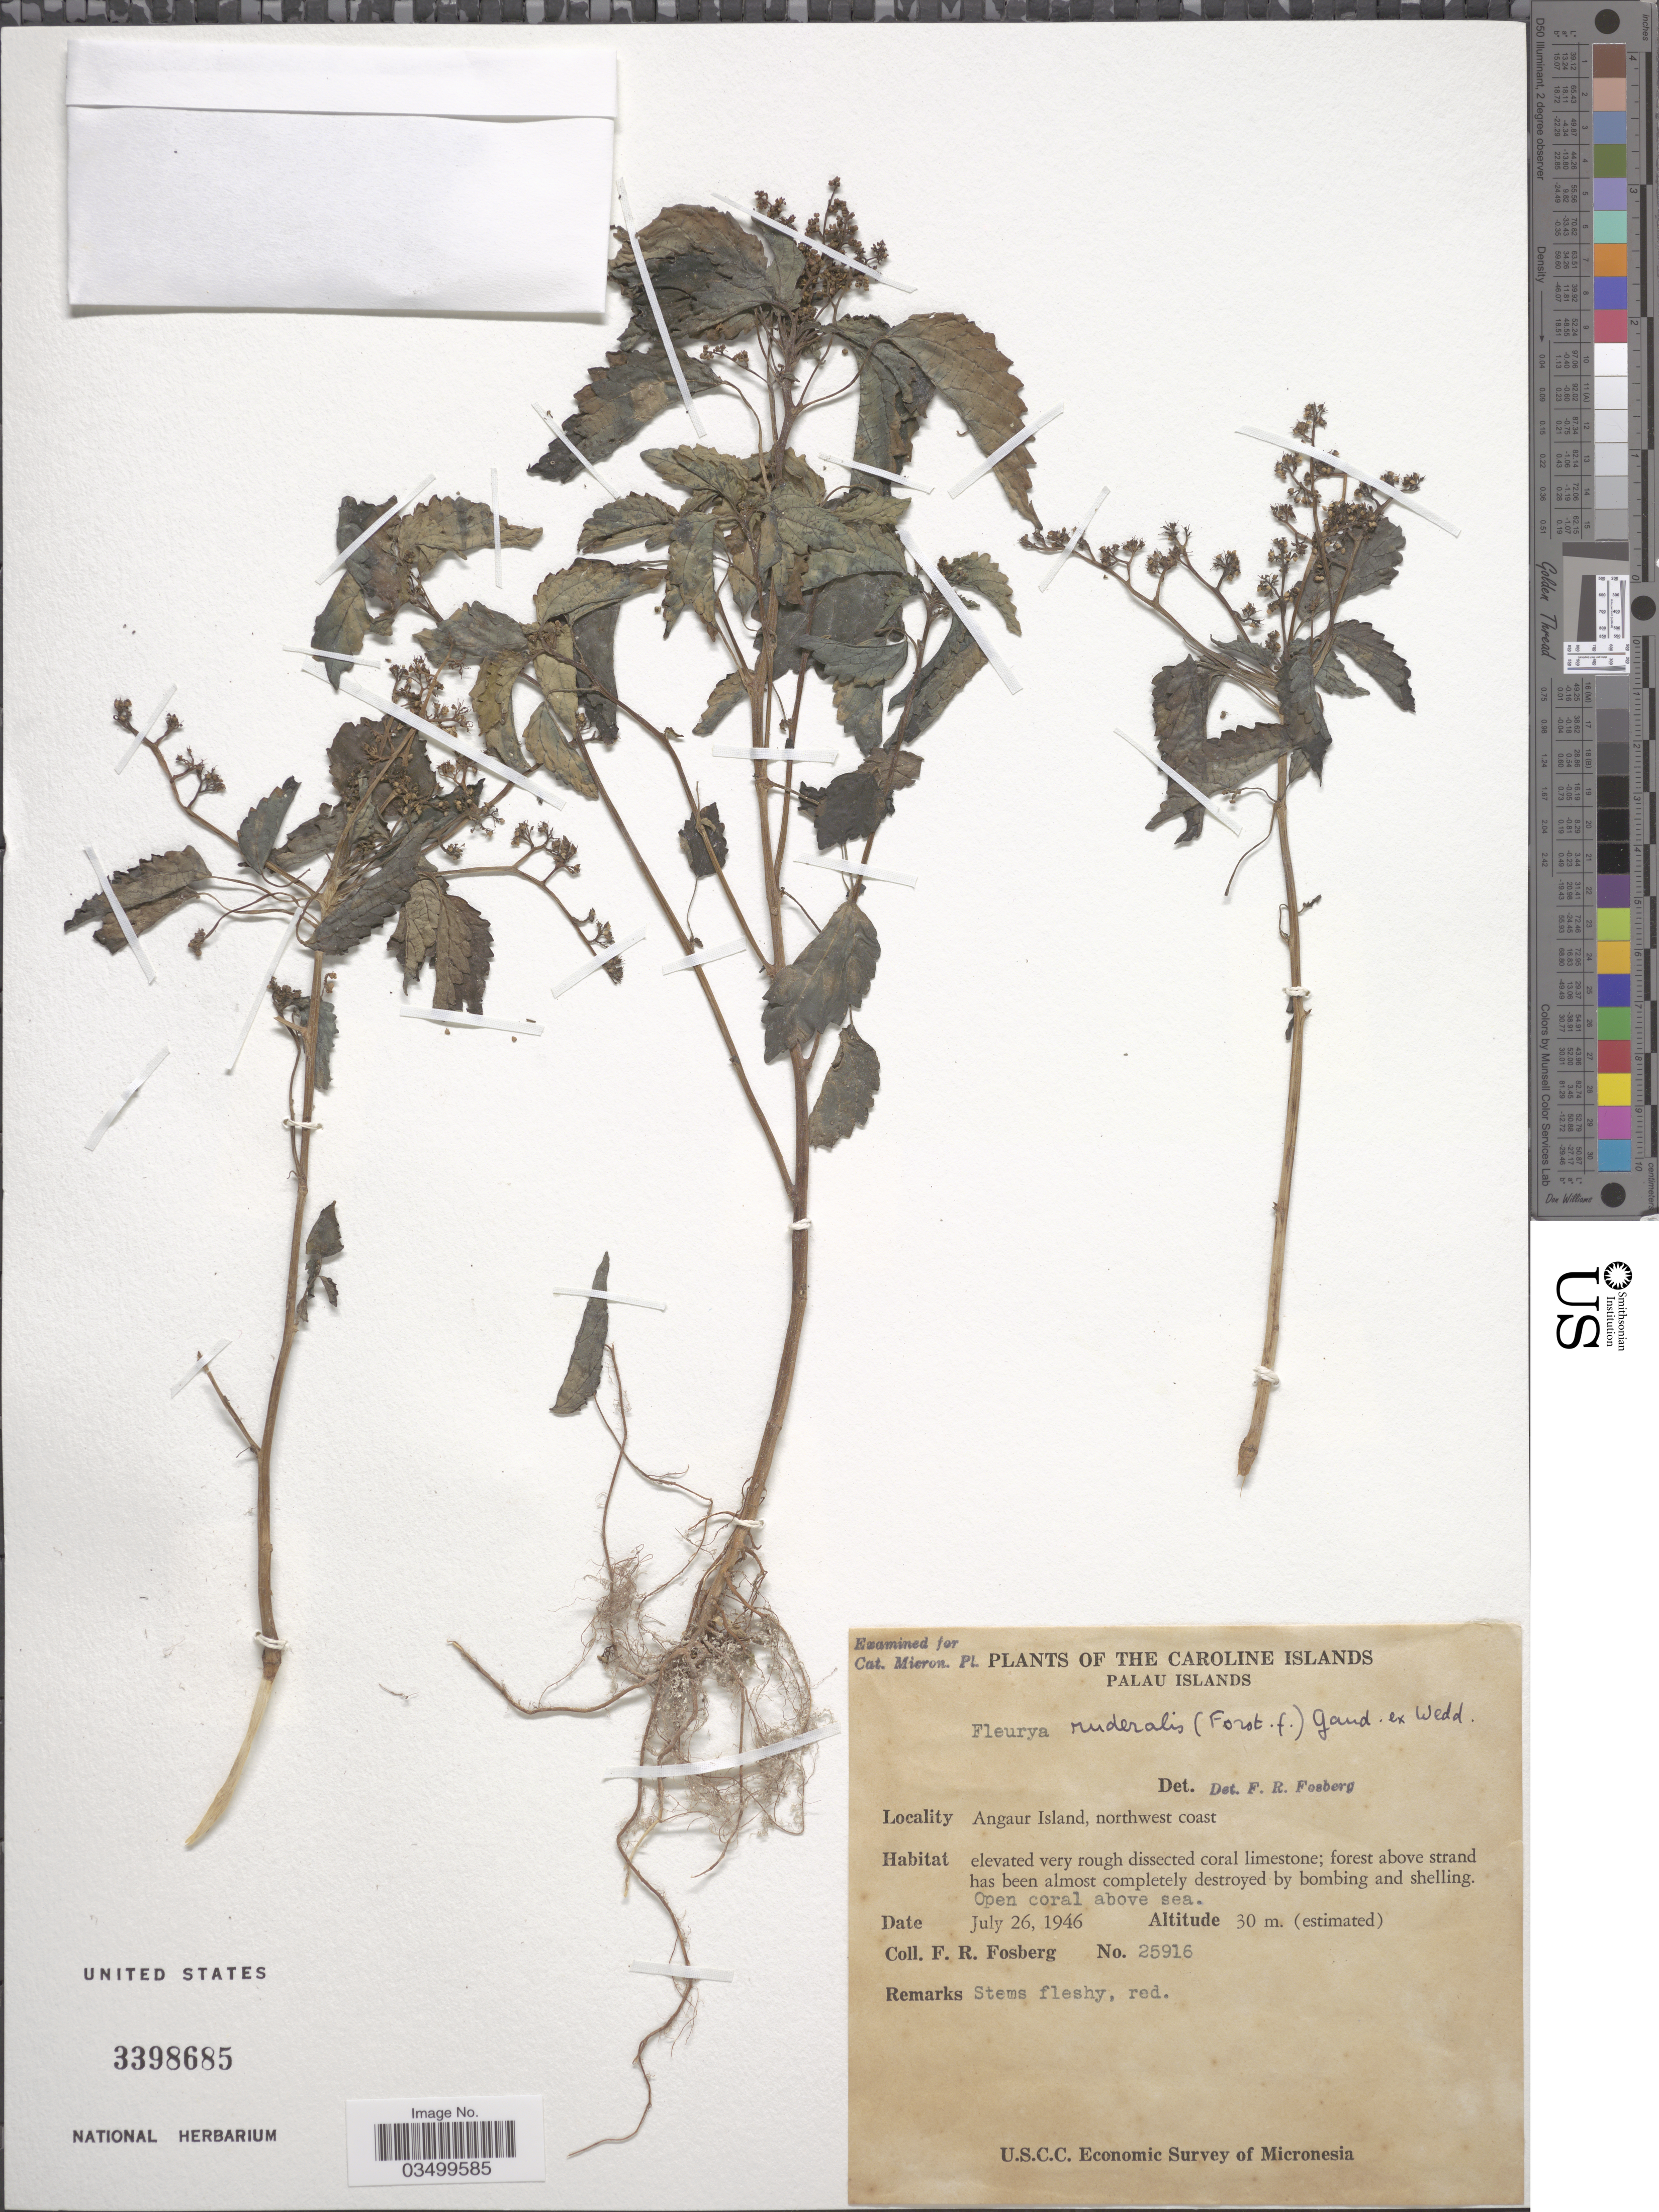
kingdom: Plantae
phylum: Tracheophyta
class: Magnoliopsida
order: Rosales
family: Urticaceae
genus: Laportea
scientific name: Laportea ruderalis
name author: (G. Forst.) Chew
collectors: F. R. Fosberg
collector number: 25916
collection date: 1946-07-26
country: Palau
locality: Caroline Islands. Palau Islands. Angaur Island, northwest coast.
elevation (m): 30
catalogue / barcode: US 3398685